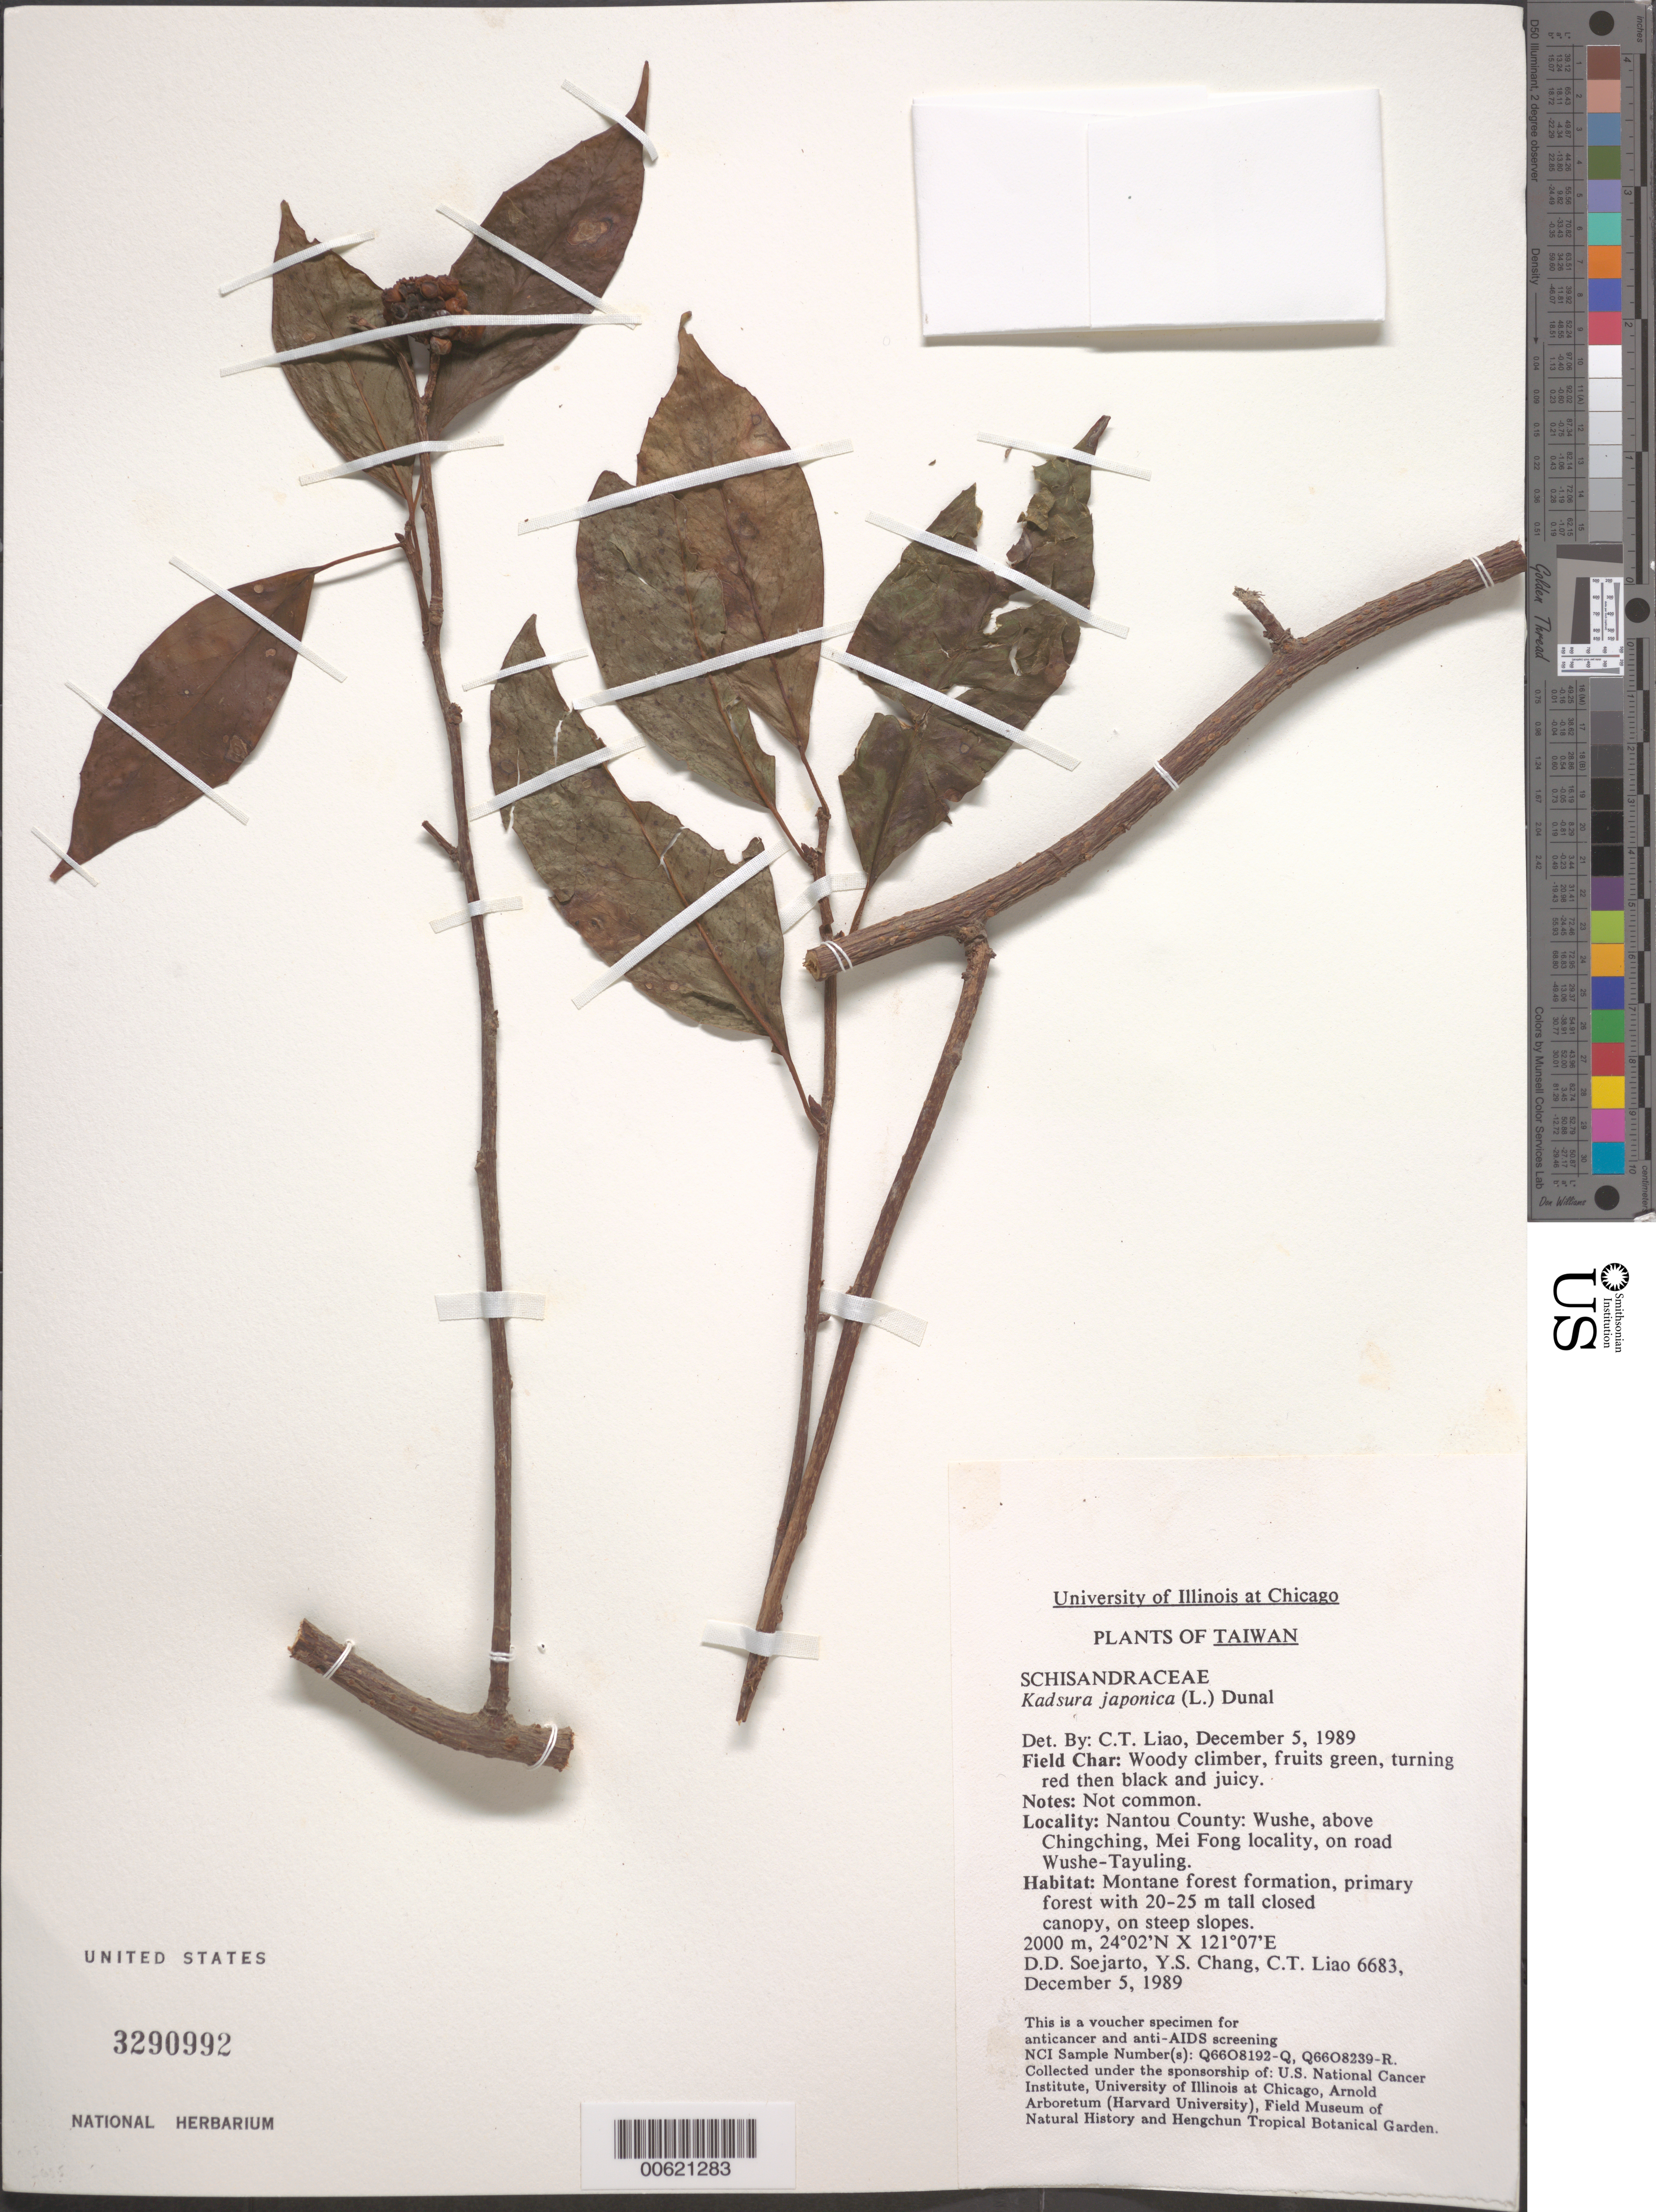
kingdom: Plantae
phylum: Tracheophyta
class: Magnoliopsida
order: Austrobaileyales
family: Schisandraceae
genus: Kadsura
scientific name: Kadsura japonica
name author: (L.) Dunal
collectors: Y. S. Chang & C. T. Liao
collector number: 6683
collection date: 1989-12-05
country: Taiwan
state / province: Nantou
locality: Nantou County: Wushe, above Chingching, Mei Fong locality, on road Wushe-Tayuling.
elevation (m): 2000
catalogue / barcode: US 3290992